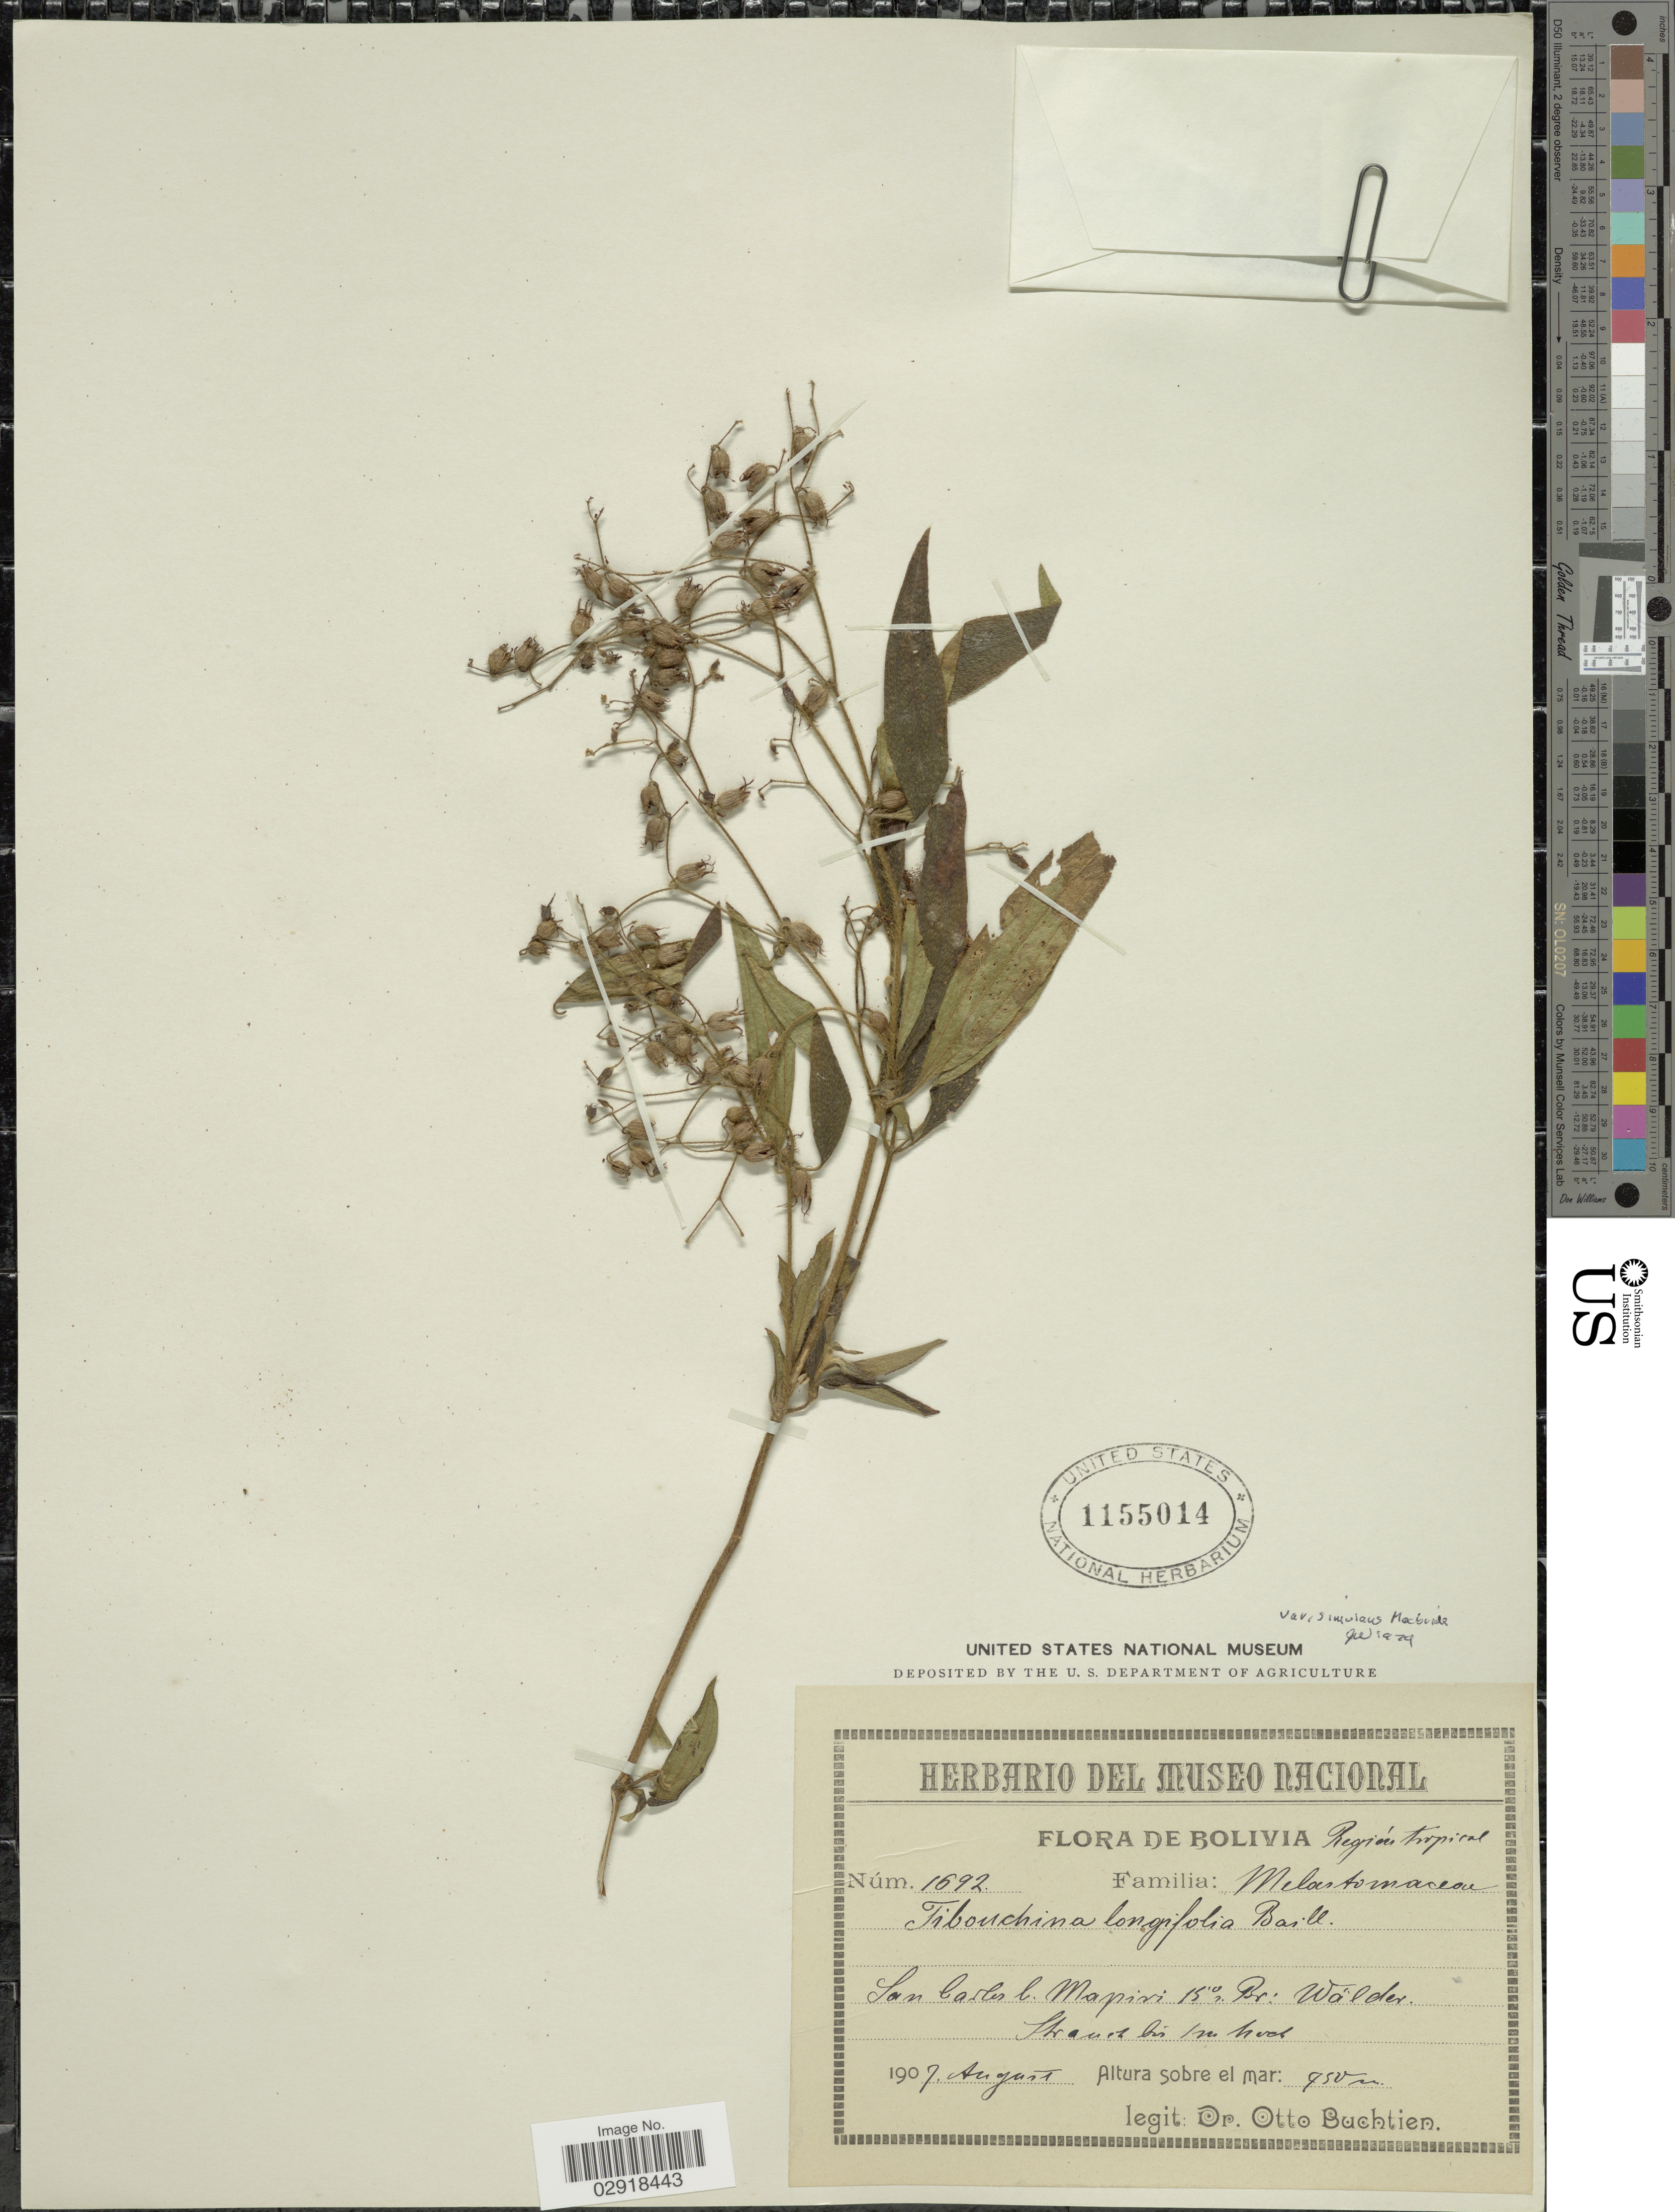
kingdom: Plantae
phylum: Tracheophyta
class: Magnoliopsida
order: Myrtales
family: Melastomataceae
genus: Chaetogastra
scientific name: Chaetogastra longifolia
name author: (Vahl) DC.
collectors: O. Buchtien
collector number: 1692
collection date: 1907-08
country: Bolivia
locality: Región Tropical, San Carlos l. Mapiri 15° Br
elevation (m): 750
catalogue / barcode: US 1155014